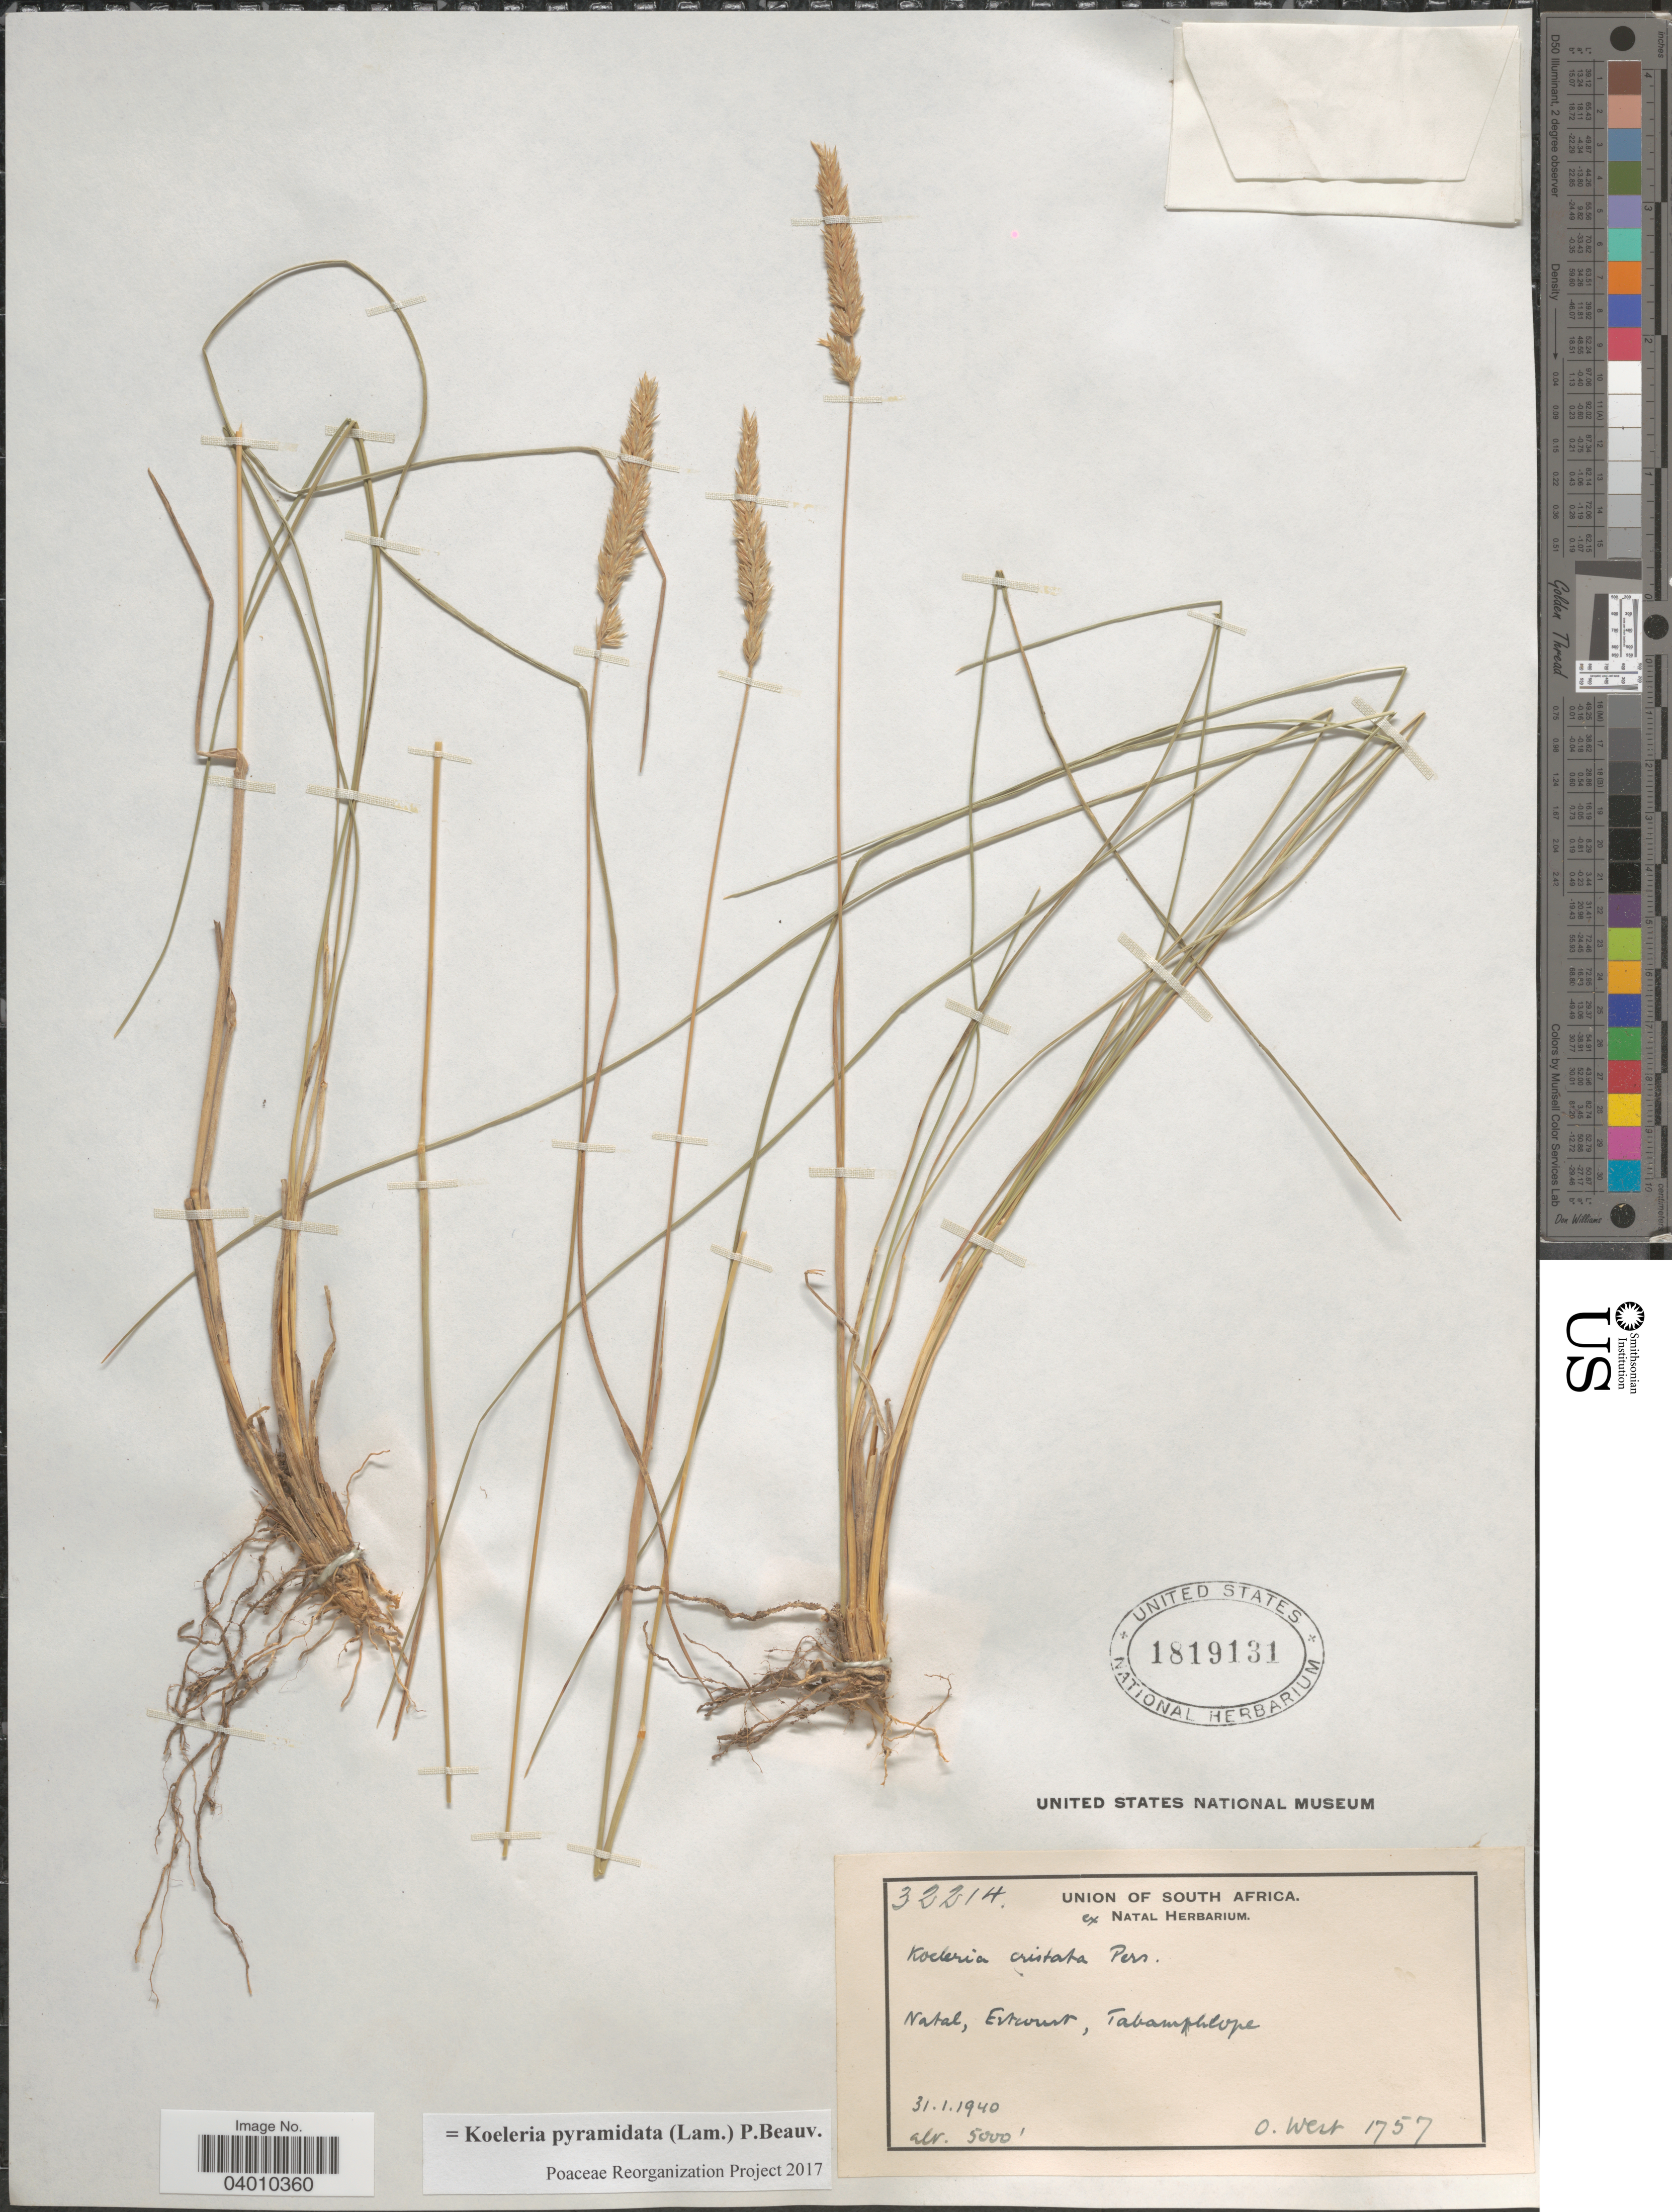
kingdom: Plantae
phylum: Tracheophyta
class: Liliopsida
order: Poales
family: Poaceae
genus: Koeleria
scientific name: Koeleria pyramidata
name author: (Lam.) P. Beauv.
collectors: O. West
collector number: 1757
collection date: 1940-01-31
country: South Africa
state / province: KwaZulu-Natal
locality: Natal, Estcourt, Tabamhlope.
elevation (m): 1524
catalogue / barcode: US 1819131